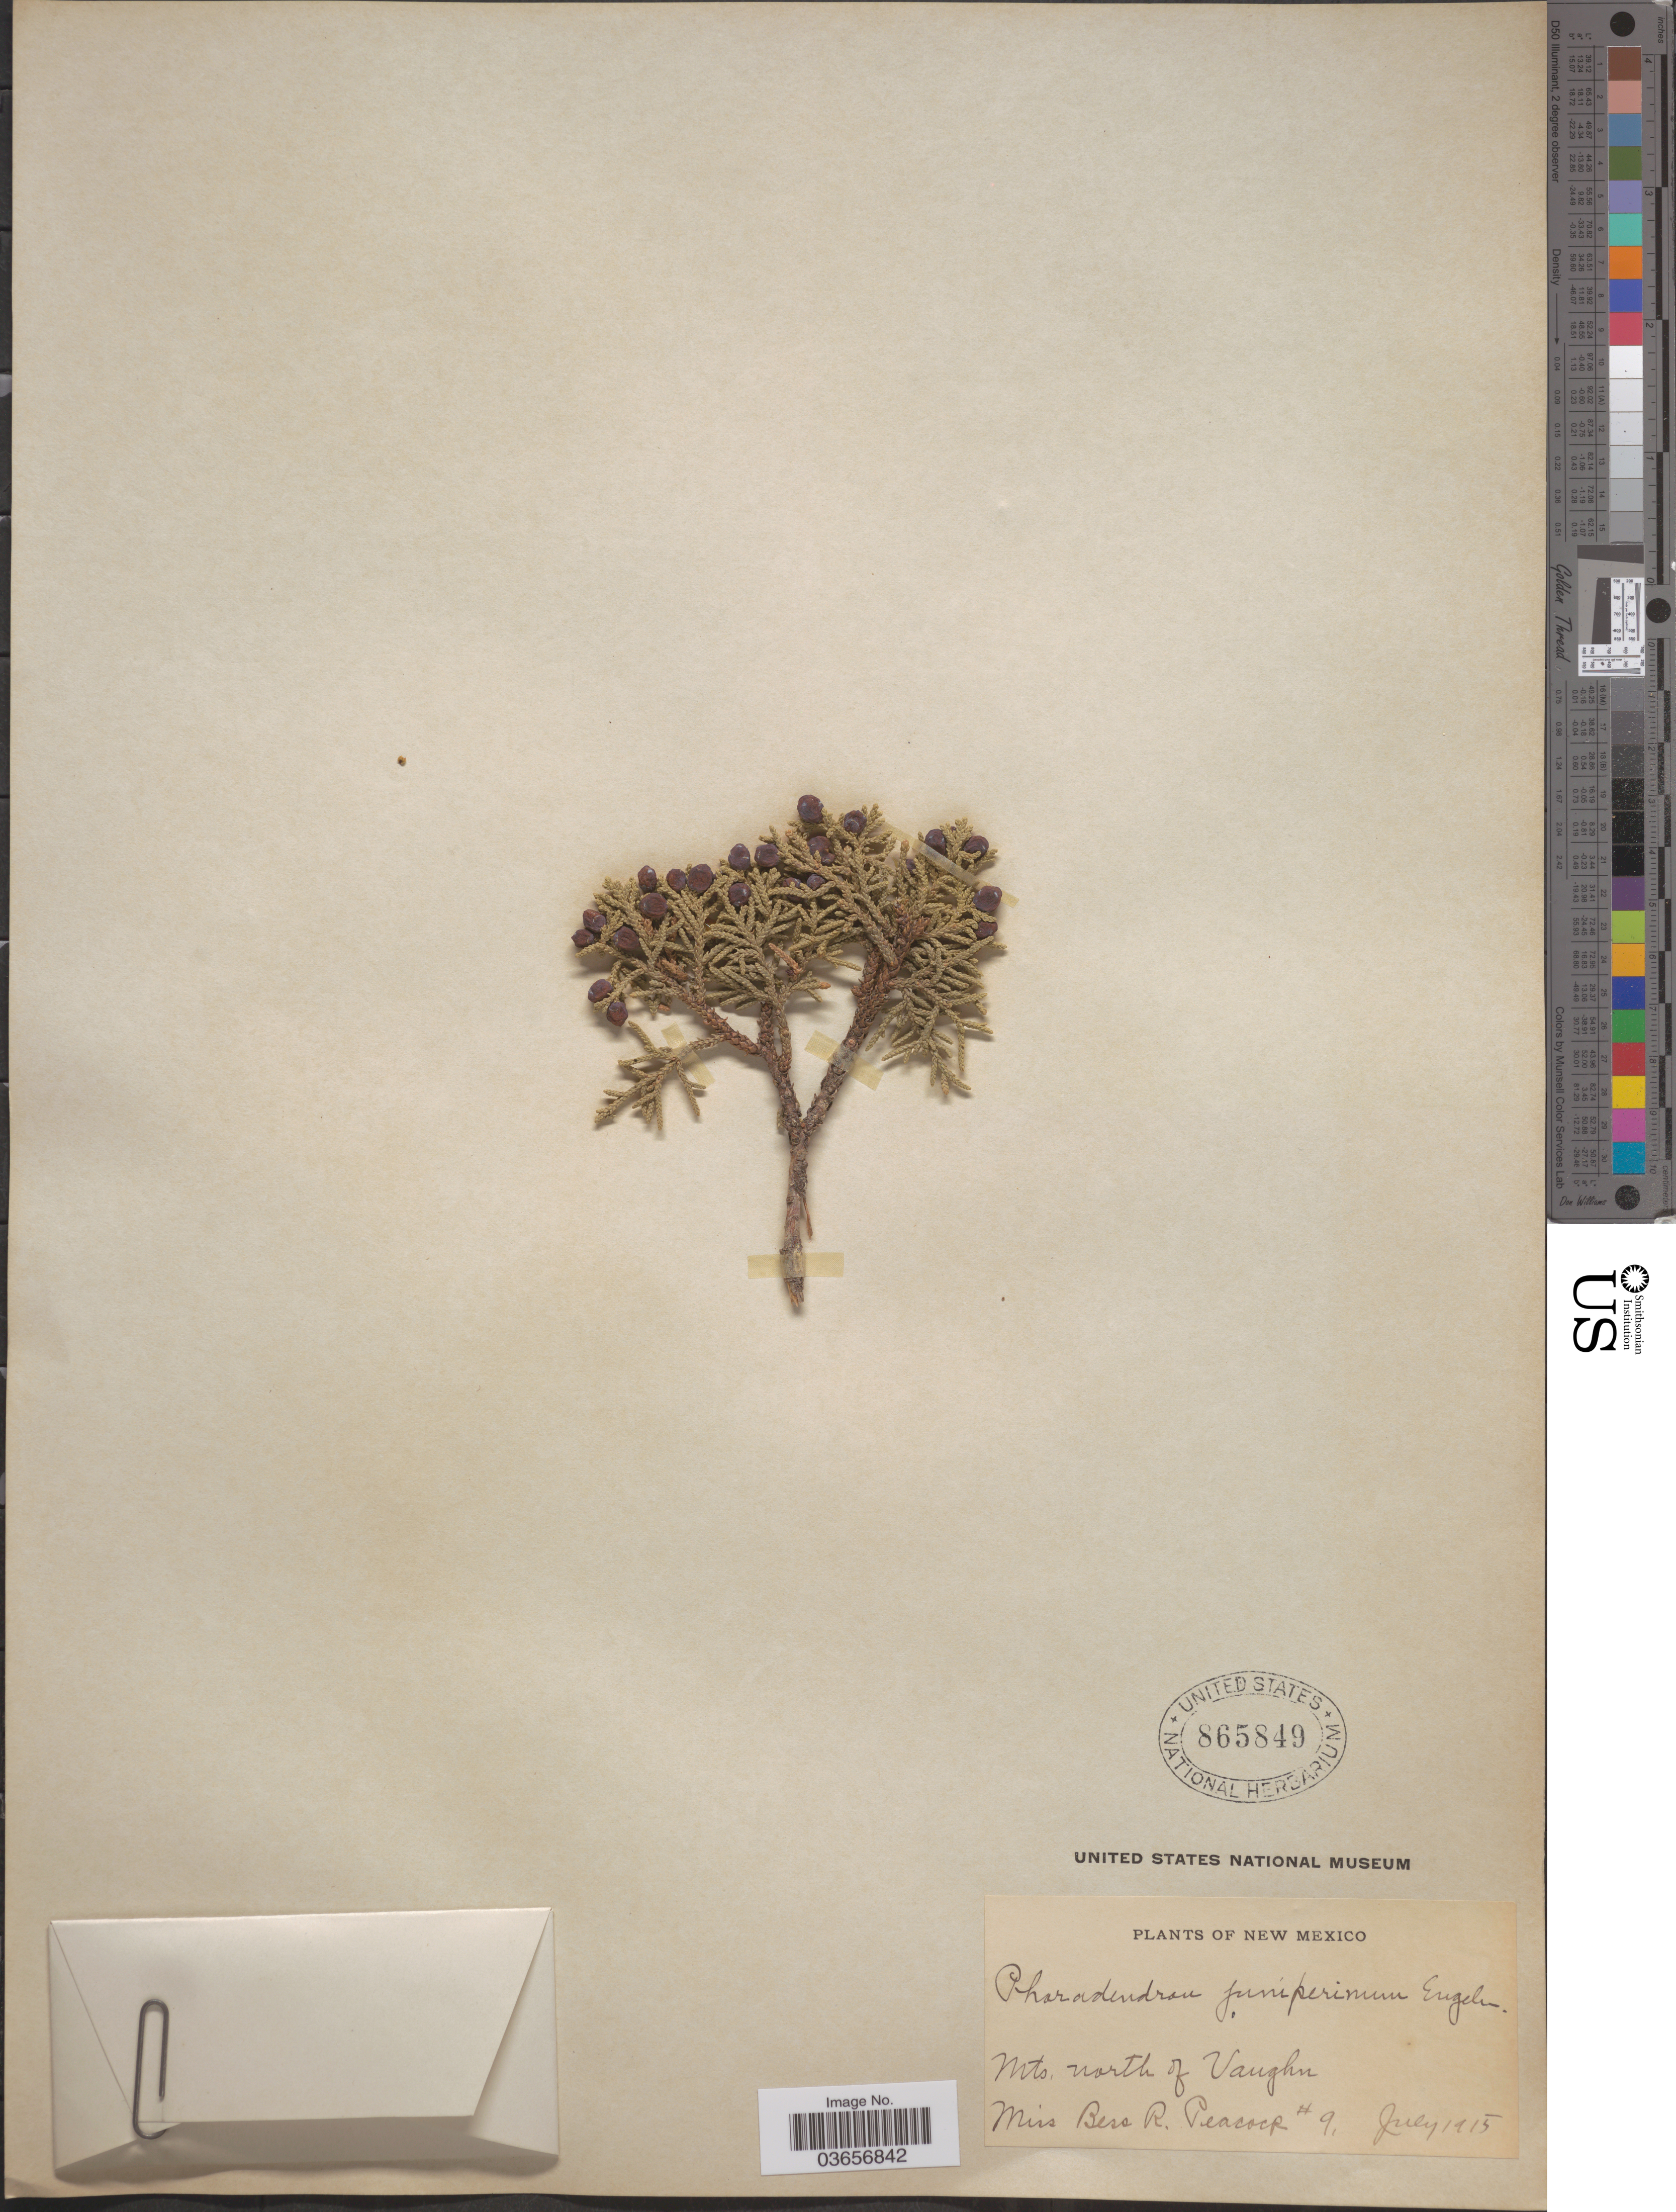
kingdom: Plantae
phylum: Tracheophyta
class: Magnoliopsida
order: Santalales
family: Viscaceae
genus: Phoradendron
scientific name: Phoradendron juniperinum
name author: Engelm. ex A. Gray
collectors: B. Peacock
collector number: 9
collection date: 1915-07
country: United States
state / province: New Mexico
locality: Mts. north of Vaughn.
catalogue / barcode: US 865849